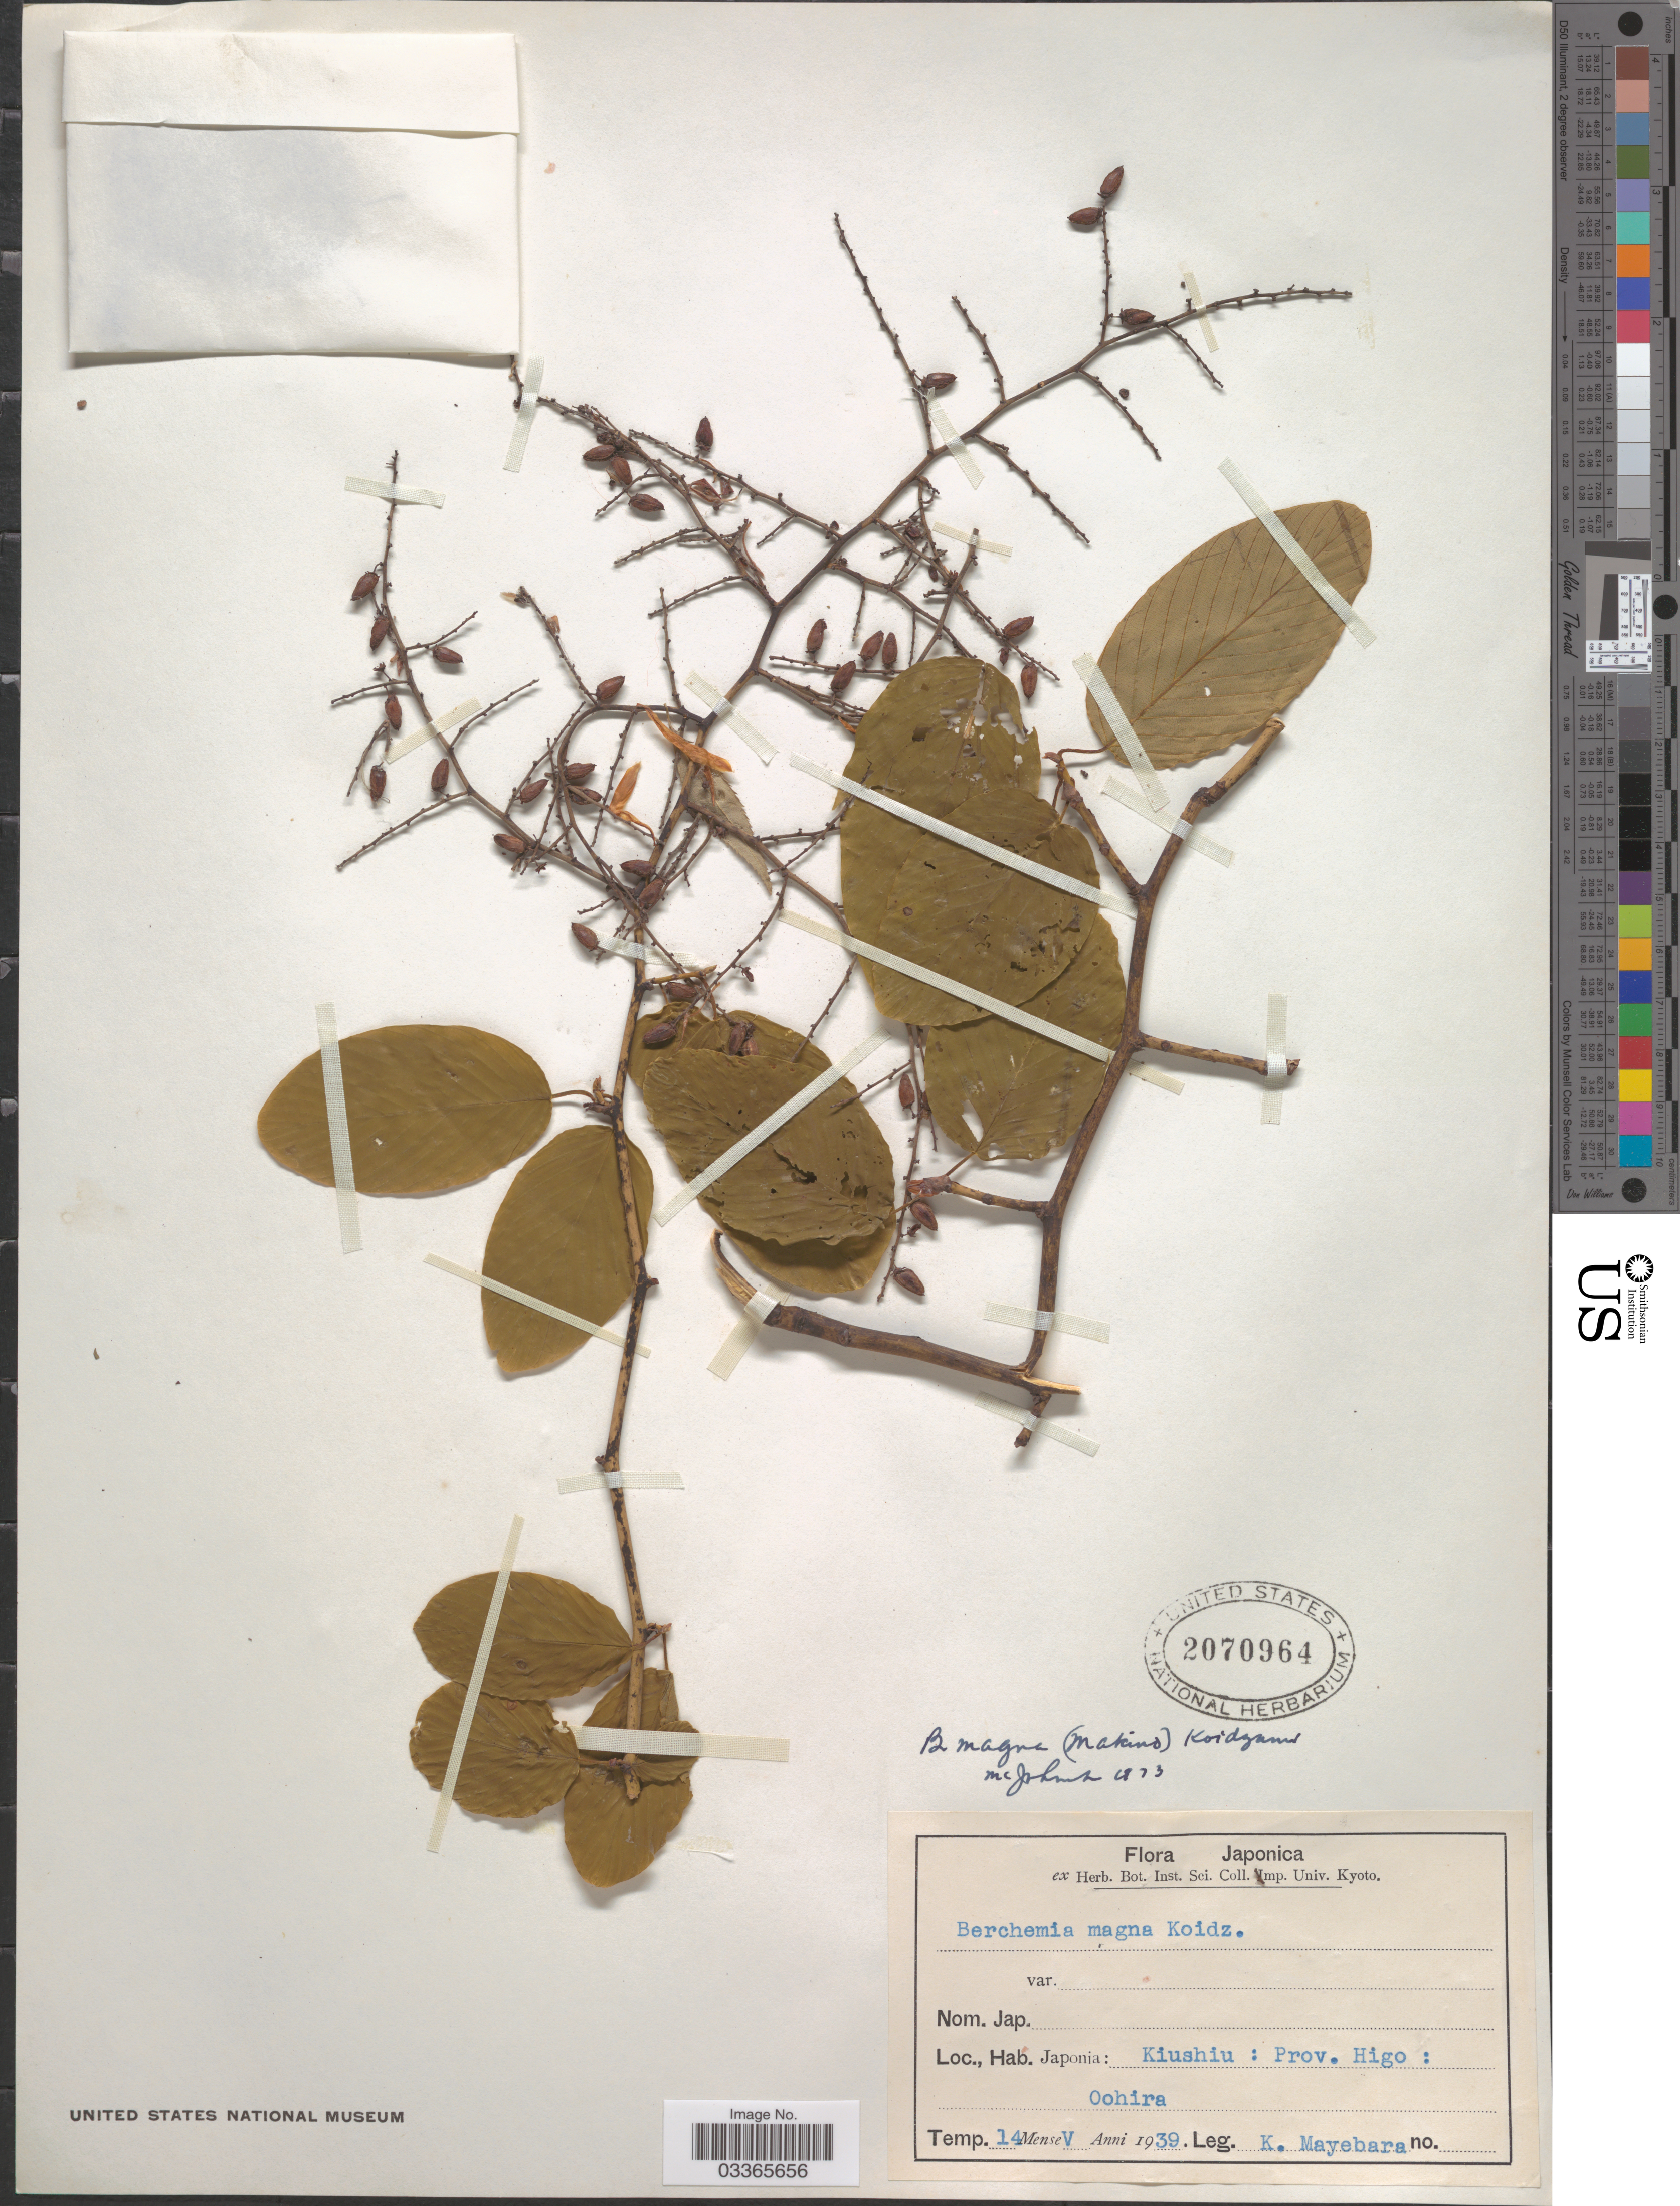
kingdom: Plantae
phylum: Tracheophyta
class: Magnoliopsida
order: Rosales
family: Rhamnaceae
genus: Berchemia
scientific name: Berchemia magna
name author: (Makino) Koidz.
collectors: K. Mayebara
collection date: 1939-05-14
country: Japan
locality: Japonia: Kiushiu: Prov. Higo: Oohira.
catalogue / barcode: US 2070964